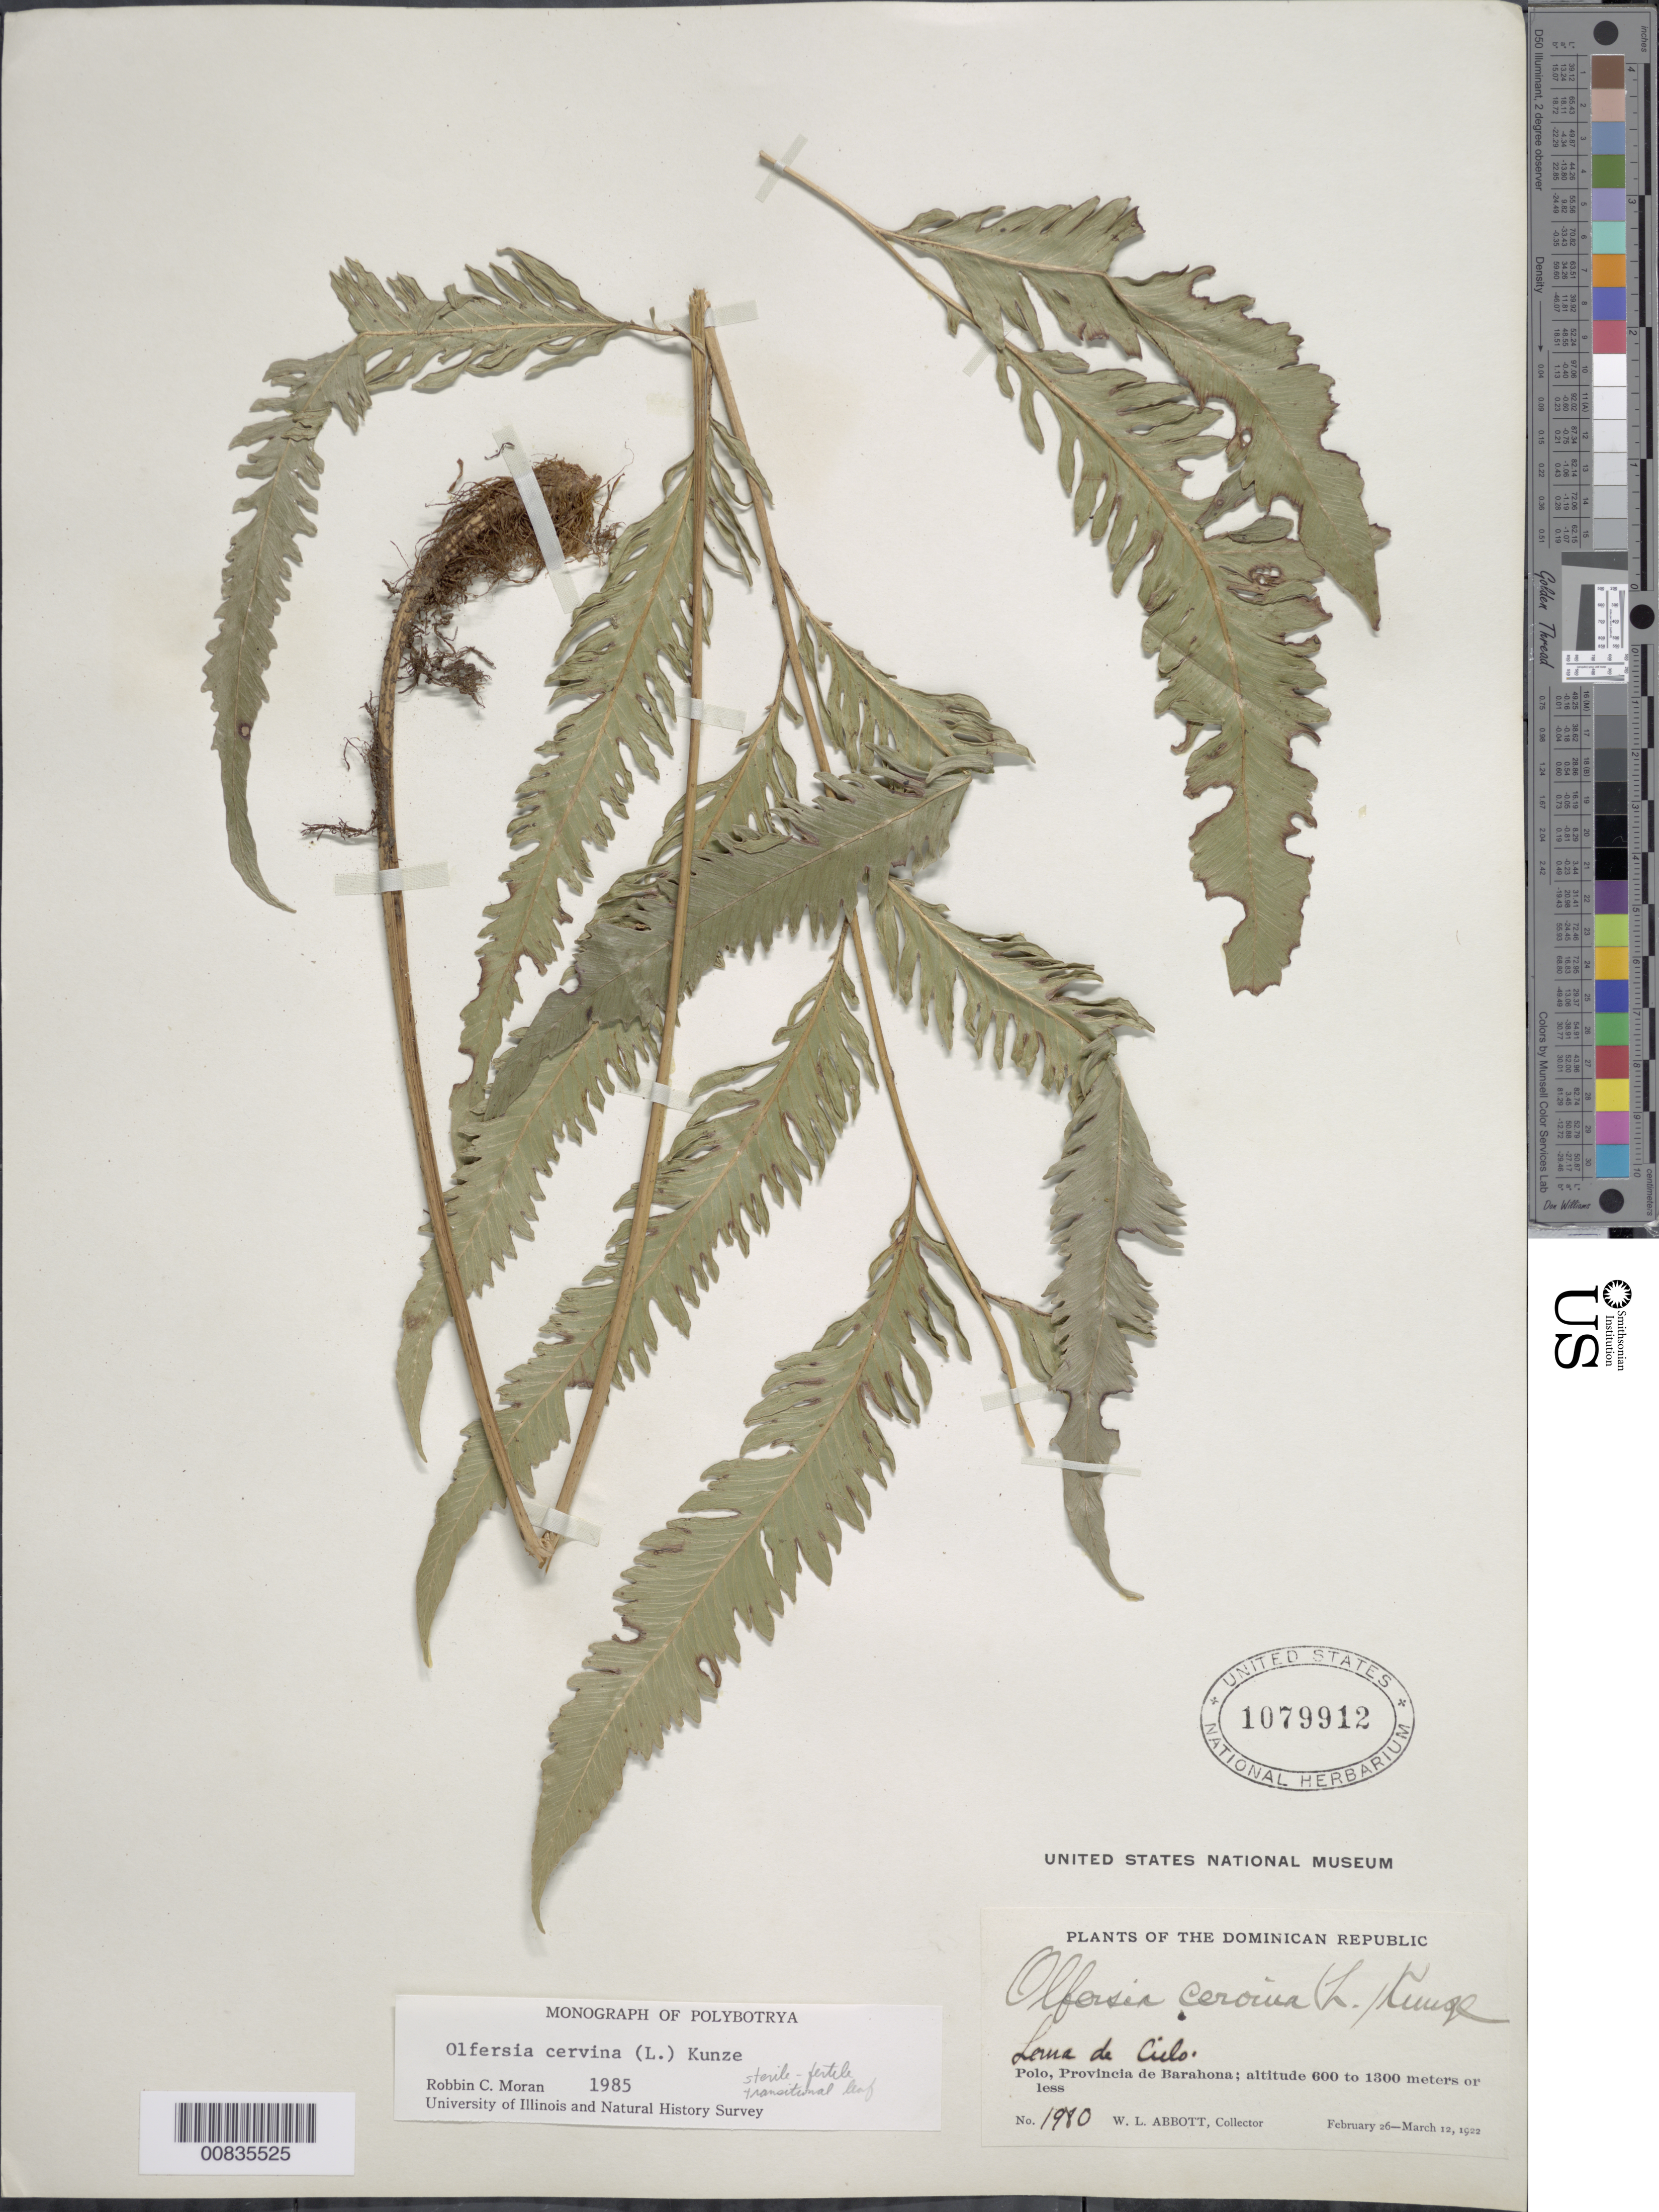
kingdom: Plantae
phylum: Tracheophyta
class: Polypodiopsida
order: Polypodiales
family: Dryopteridaceae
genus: Olfersia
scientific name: Olfersia cervina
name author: (L.) Kunze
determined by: Moran, R. C.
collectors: W. L. Abbott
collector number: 1980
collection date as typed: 26 Feb 1922 to 12 Mar 1922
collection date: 1922-02-26/1922-03-12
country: Dominican Republic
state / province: Barahona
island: Hispaniola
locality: Polo, Loma de Cielo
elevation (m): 600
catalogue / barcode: US 1079912